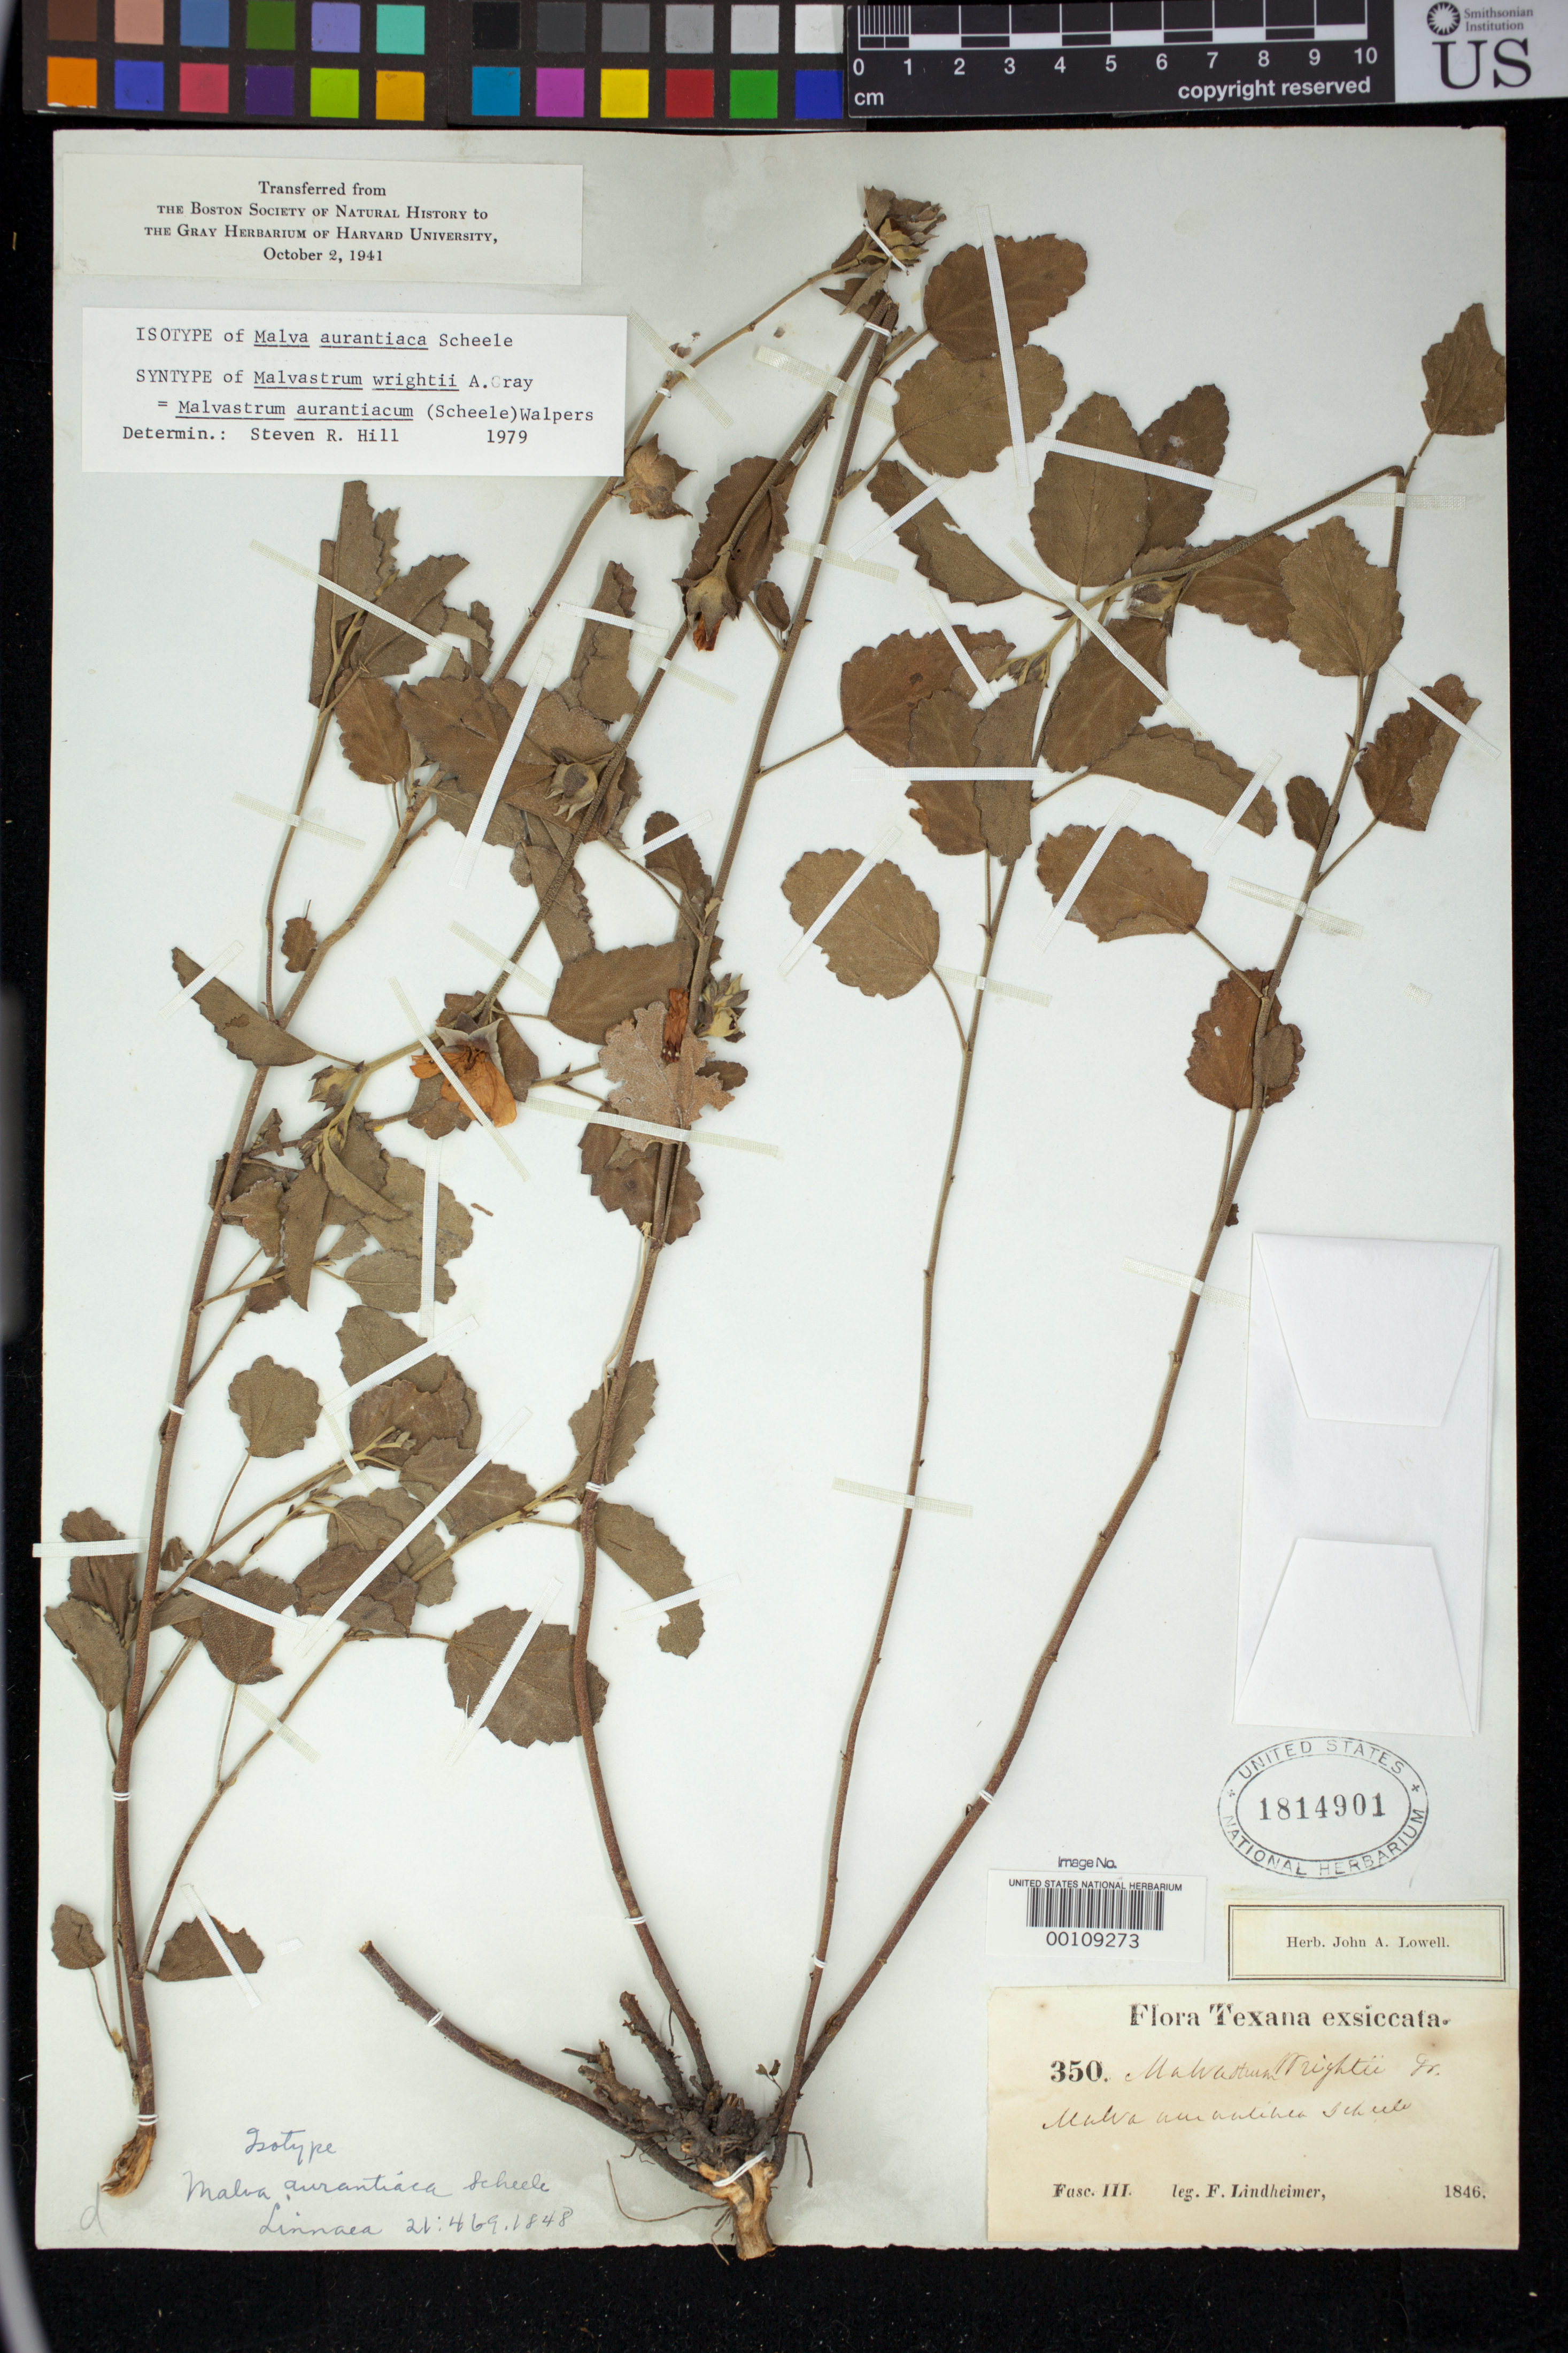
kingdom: Plantae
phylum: Tracheophyta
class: Magnoliopsida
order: Malvales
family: Malvaceae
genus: Malva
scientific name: Malva aurantiaca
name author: Scheele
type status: Syntype; Isolectotype; Type Collection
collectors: F. J. Lindheimer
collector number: III 350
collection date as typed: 1846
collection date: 1846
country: United States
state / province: Texas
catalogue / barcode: US 1814901